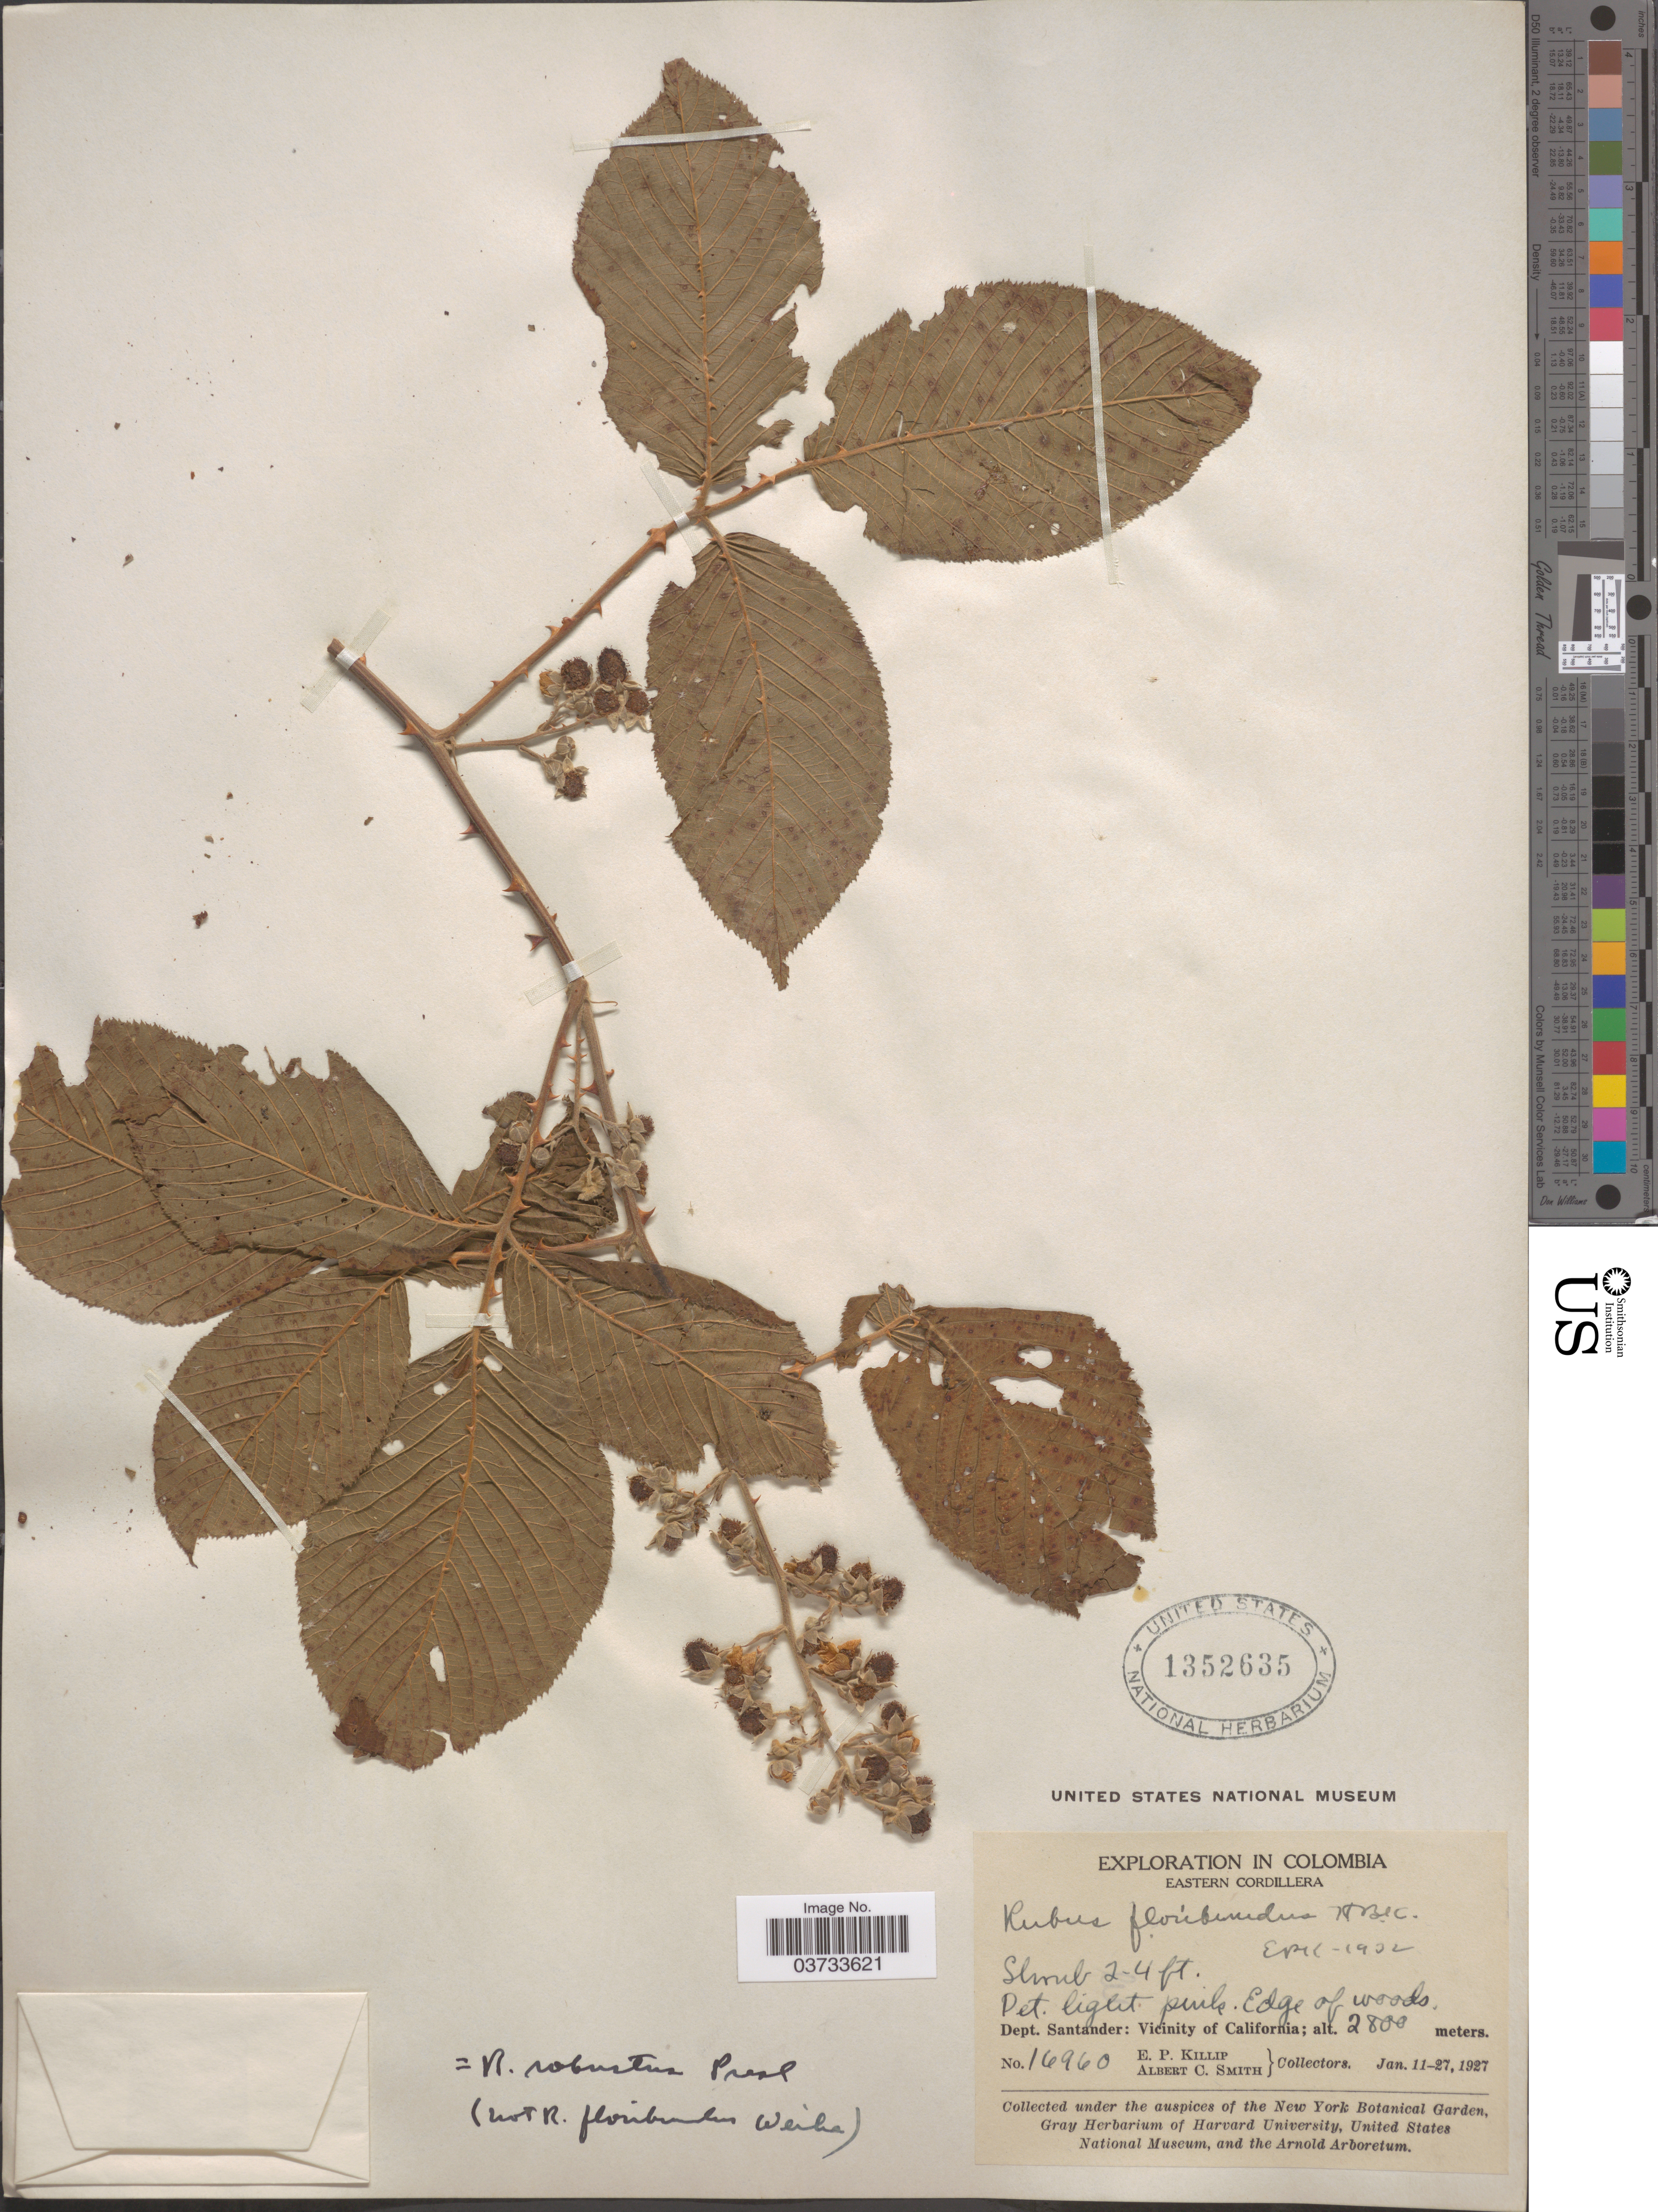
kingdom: Plantae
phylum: Tracheophyta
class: Magnoliopsida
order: Rosales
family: Rosaceae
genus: Rubus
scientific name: Rubus robustus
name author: C. Presl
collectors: E. P. Killip & A. C. Smith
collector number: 16960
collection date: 1927-01-11/1927-01-27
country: Colombia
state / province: Santander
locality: Eastern Cordillera. Dept. Santander: Vicinity of California.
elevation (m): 2800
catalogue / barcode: US 1352635